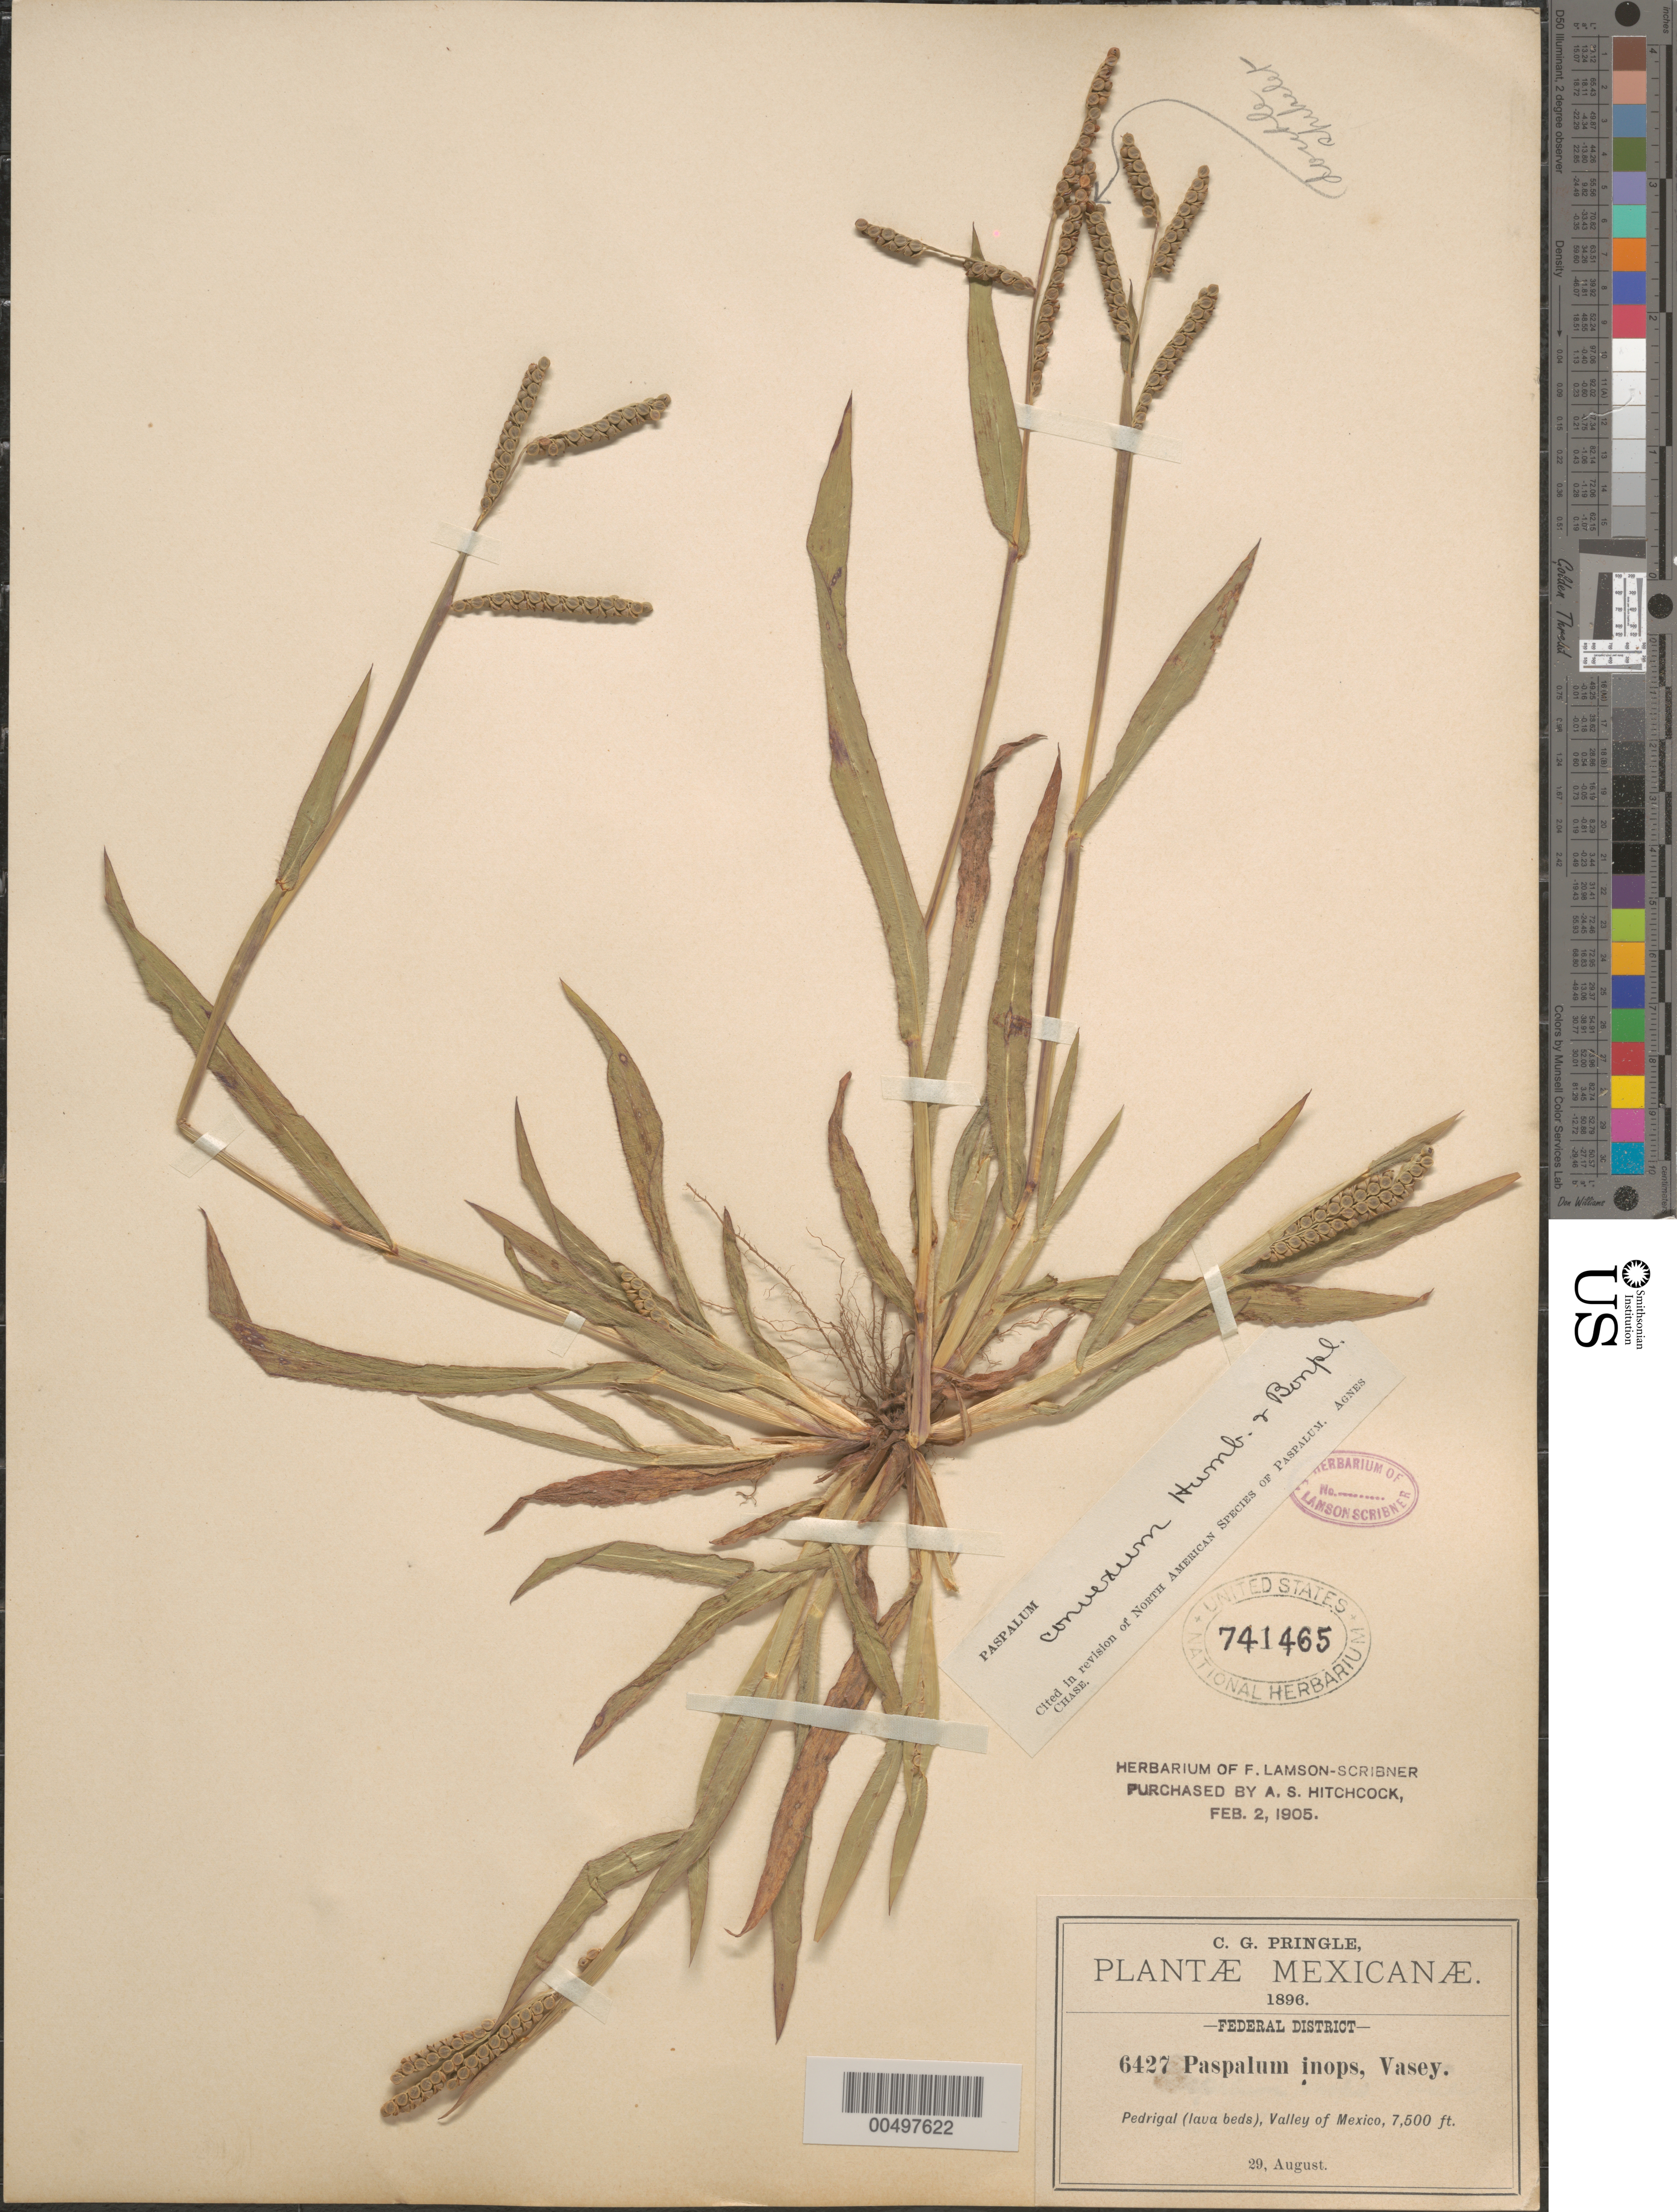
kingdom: Plantae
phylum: Tracheophyta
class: Liliopsida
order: Poales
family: Poaceae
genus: Paspalum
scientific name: Paspalum convexum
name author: Humb. & Bonpl. ex Flüggé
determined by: Chase, [M.] Agnes, (US)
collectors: C. G. Pringle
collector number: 6427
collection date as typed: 29 Aug 1896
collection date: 1896-08-29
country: Mexico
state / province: Distrito Federal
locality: Pedrigal, Valley of Mexico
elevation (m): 2286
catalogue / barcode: US 741465